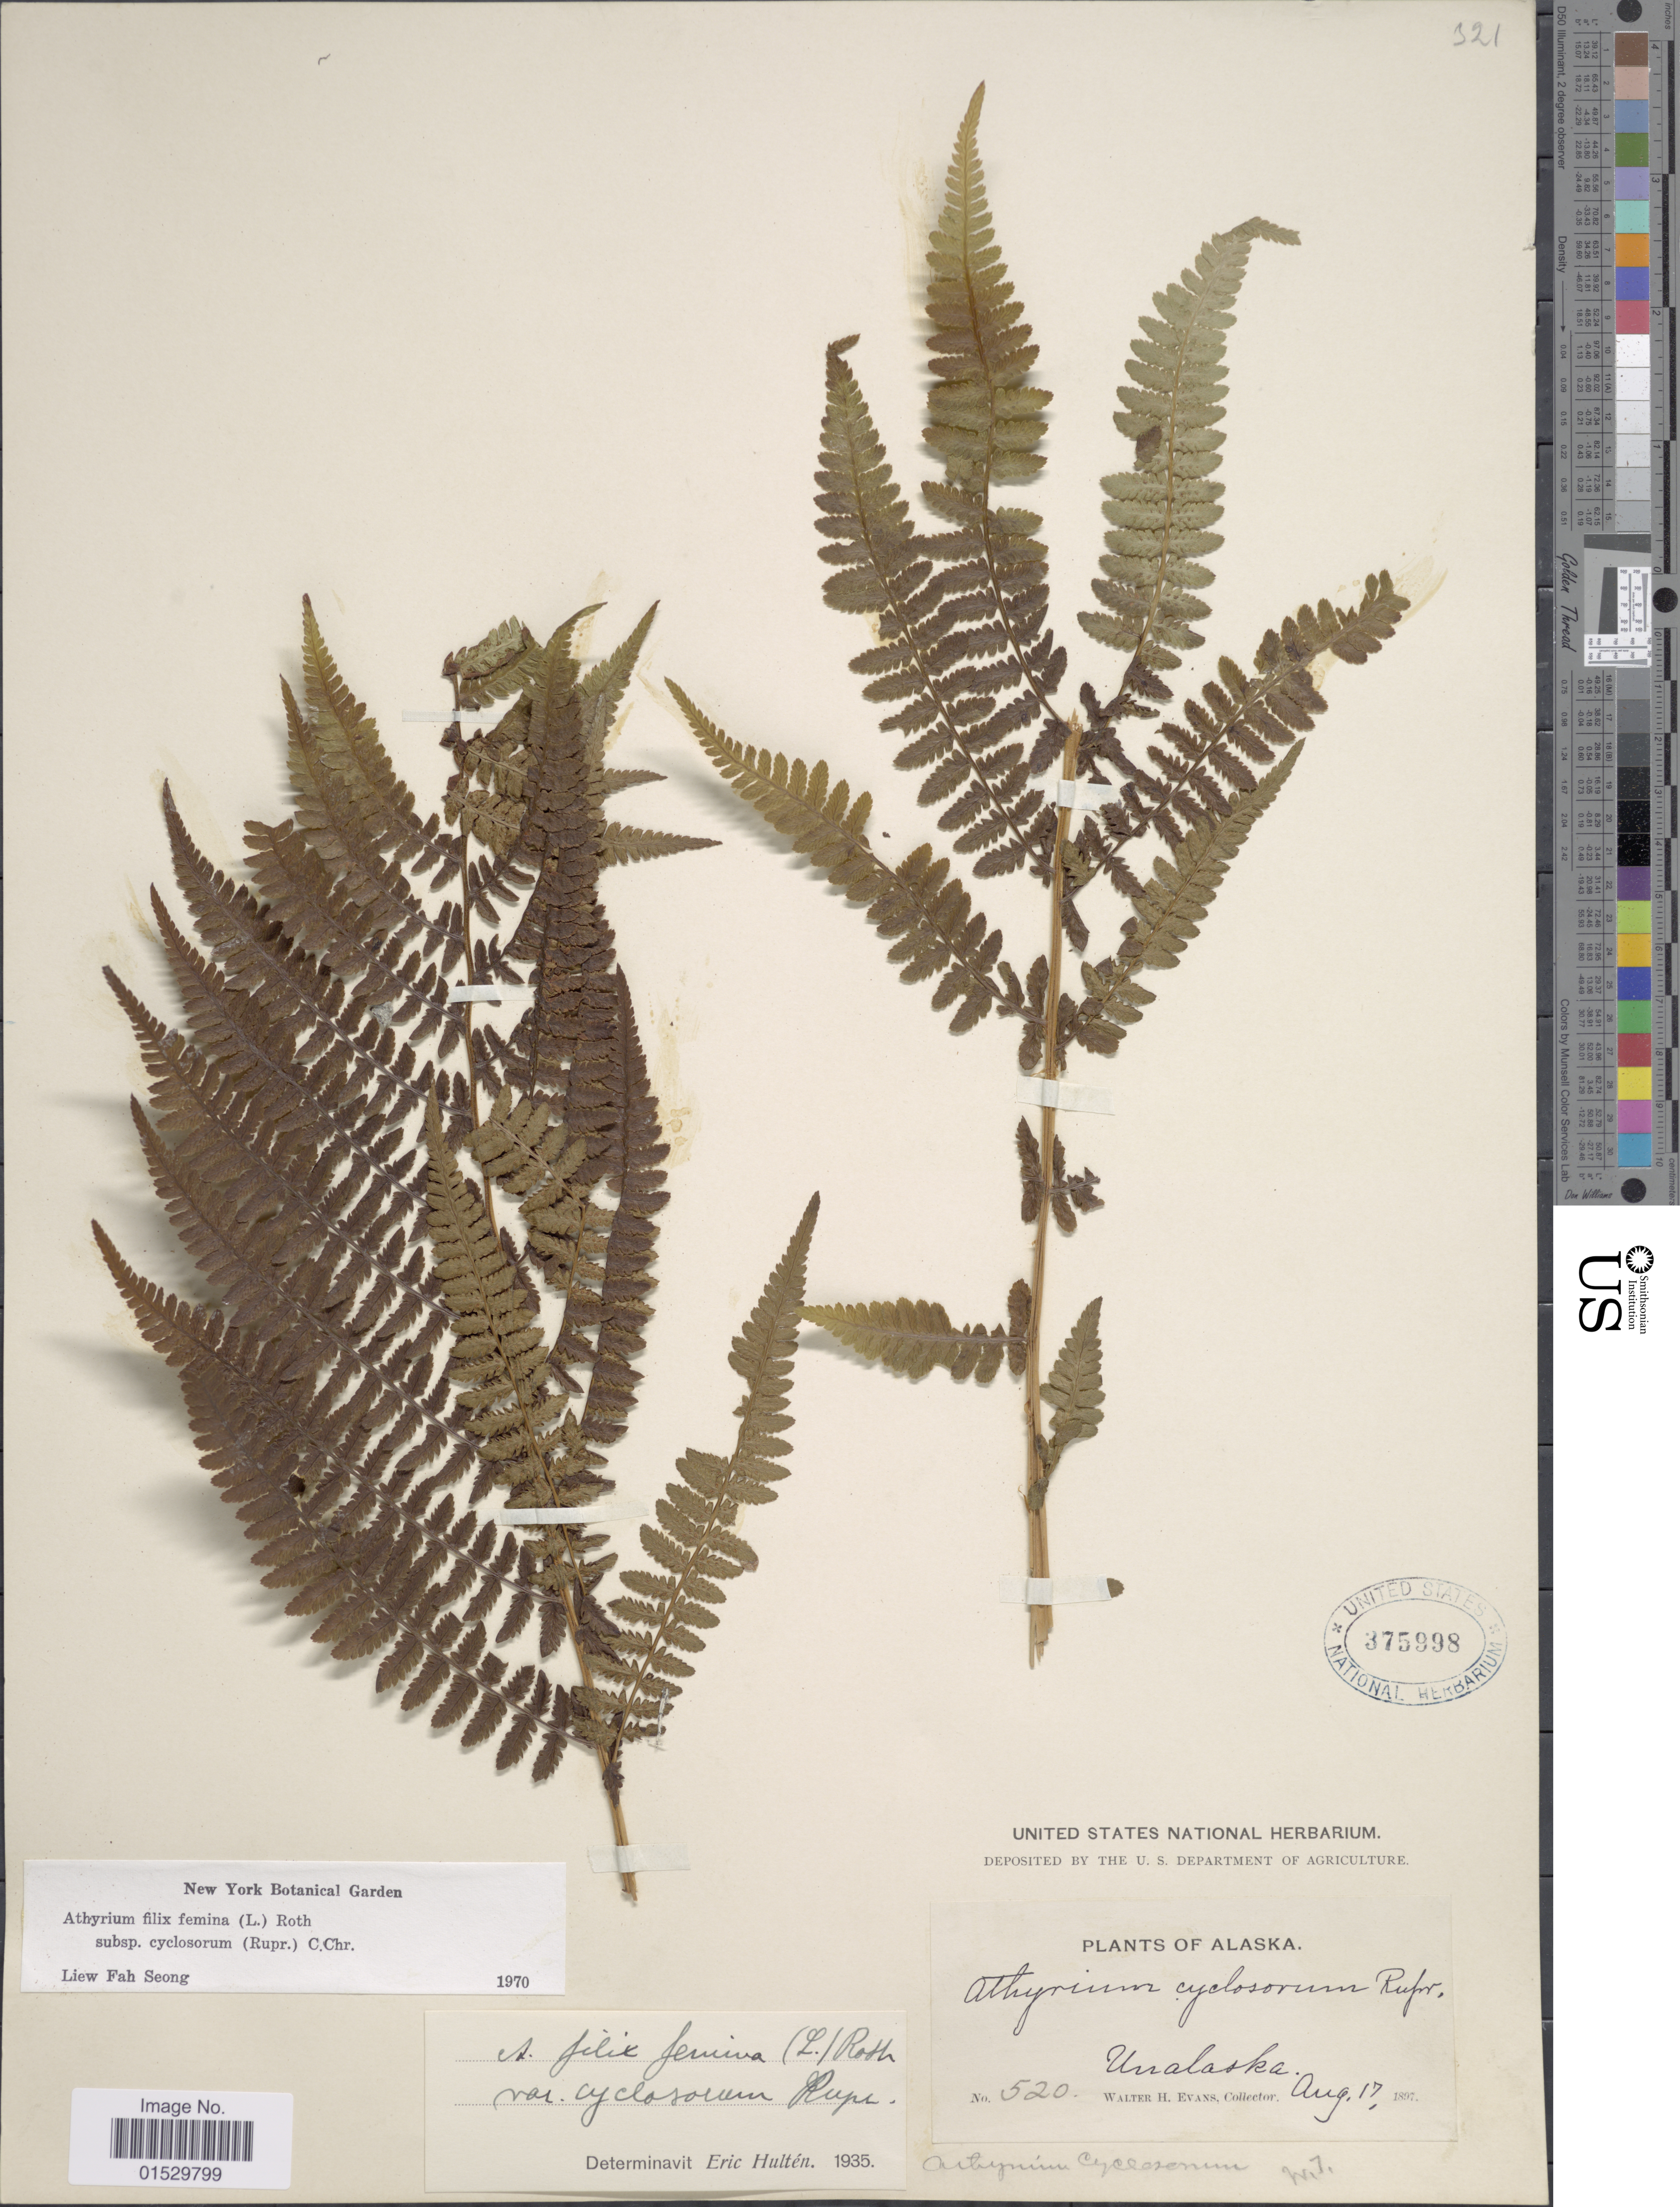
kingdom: Plantae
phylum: Tracheophyta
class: Polypodiopsida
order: Polypodiales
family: Athyriaceae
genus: Athyrium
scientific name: Athyrium filix-femina subsp. cyclosorum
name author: (Rupr.) C. Chr.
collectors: W. H. Evans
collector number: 520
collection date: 1897-08-17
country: United States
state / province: Alaska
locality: Unalaska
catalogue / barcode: US 375998